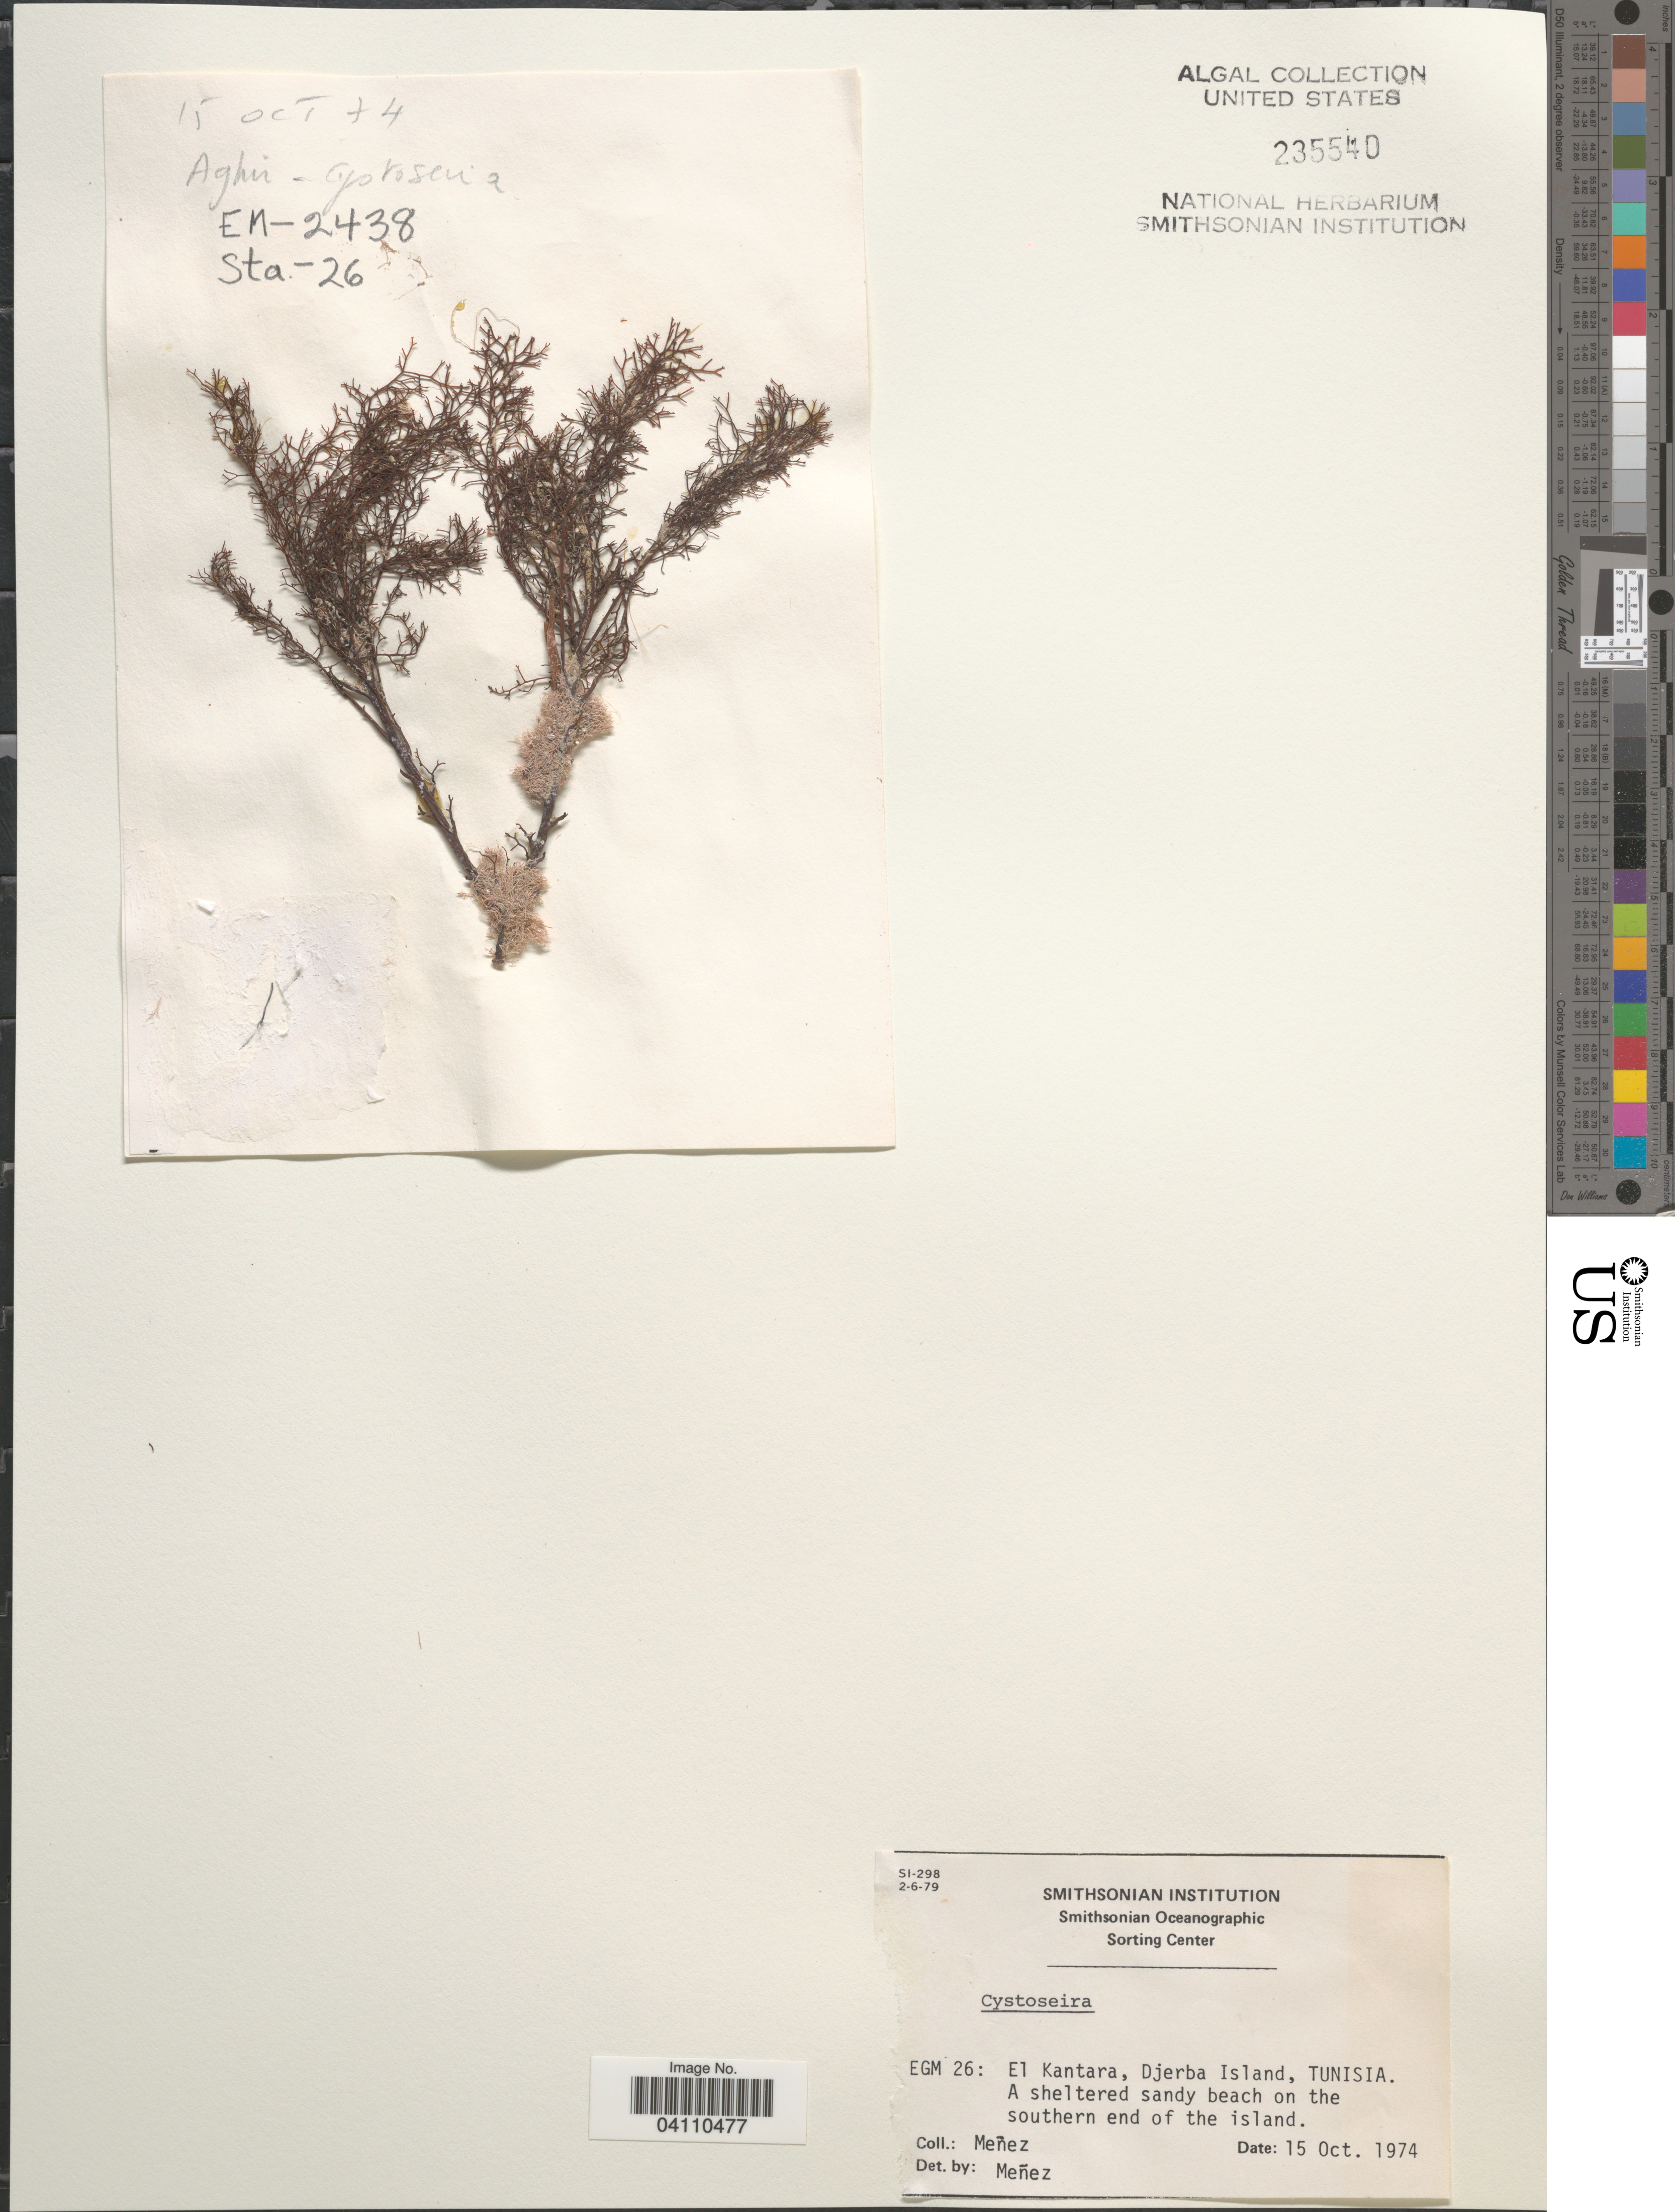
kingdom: Chromista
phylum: Ochrophyta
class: Phaeophyceae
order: Fucales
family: Sargassaceae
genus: Cystoseira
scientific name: Cystoseira sp.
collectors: Menez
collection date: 1974-10-15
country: Tunisia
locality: EGM 26: El Kantara, Djerba Island, Tunisia. A sheltered sandy beach on the southern end of the island.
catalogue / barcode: US 235540